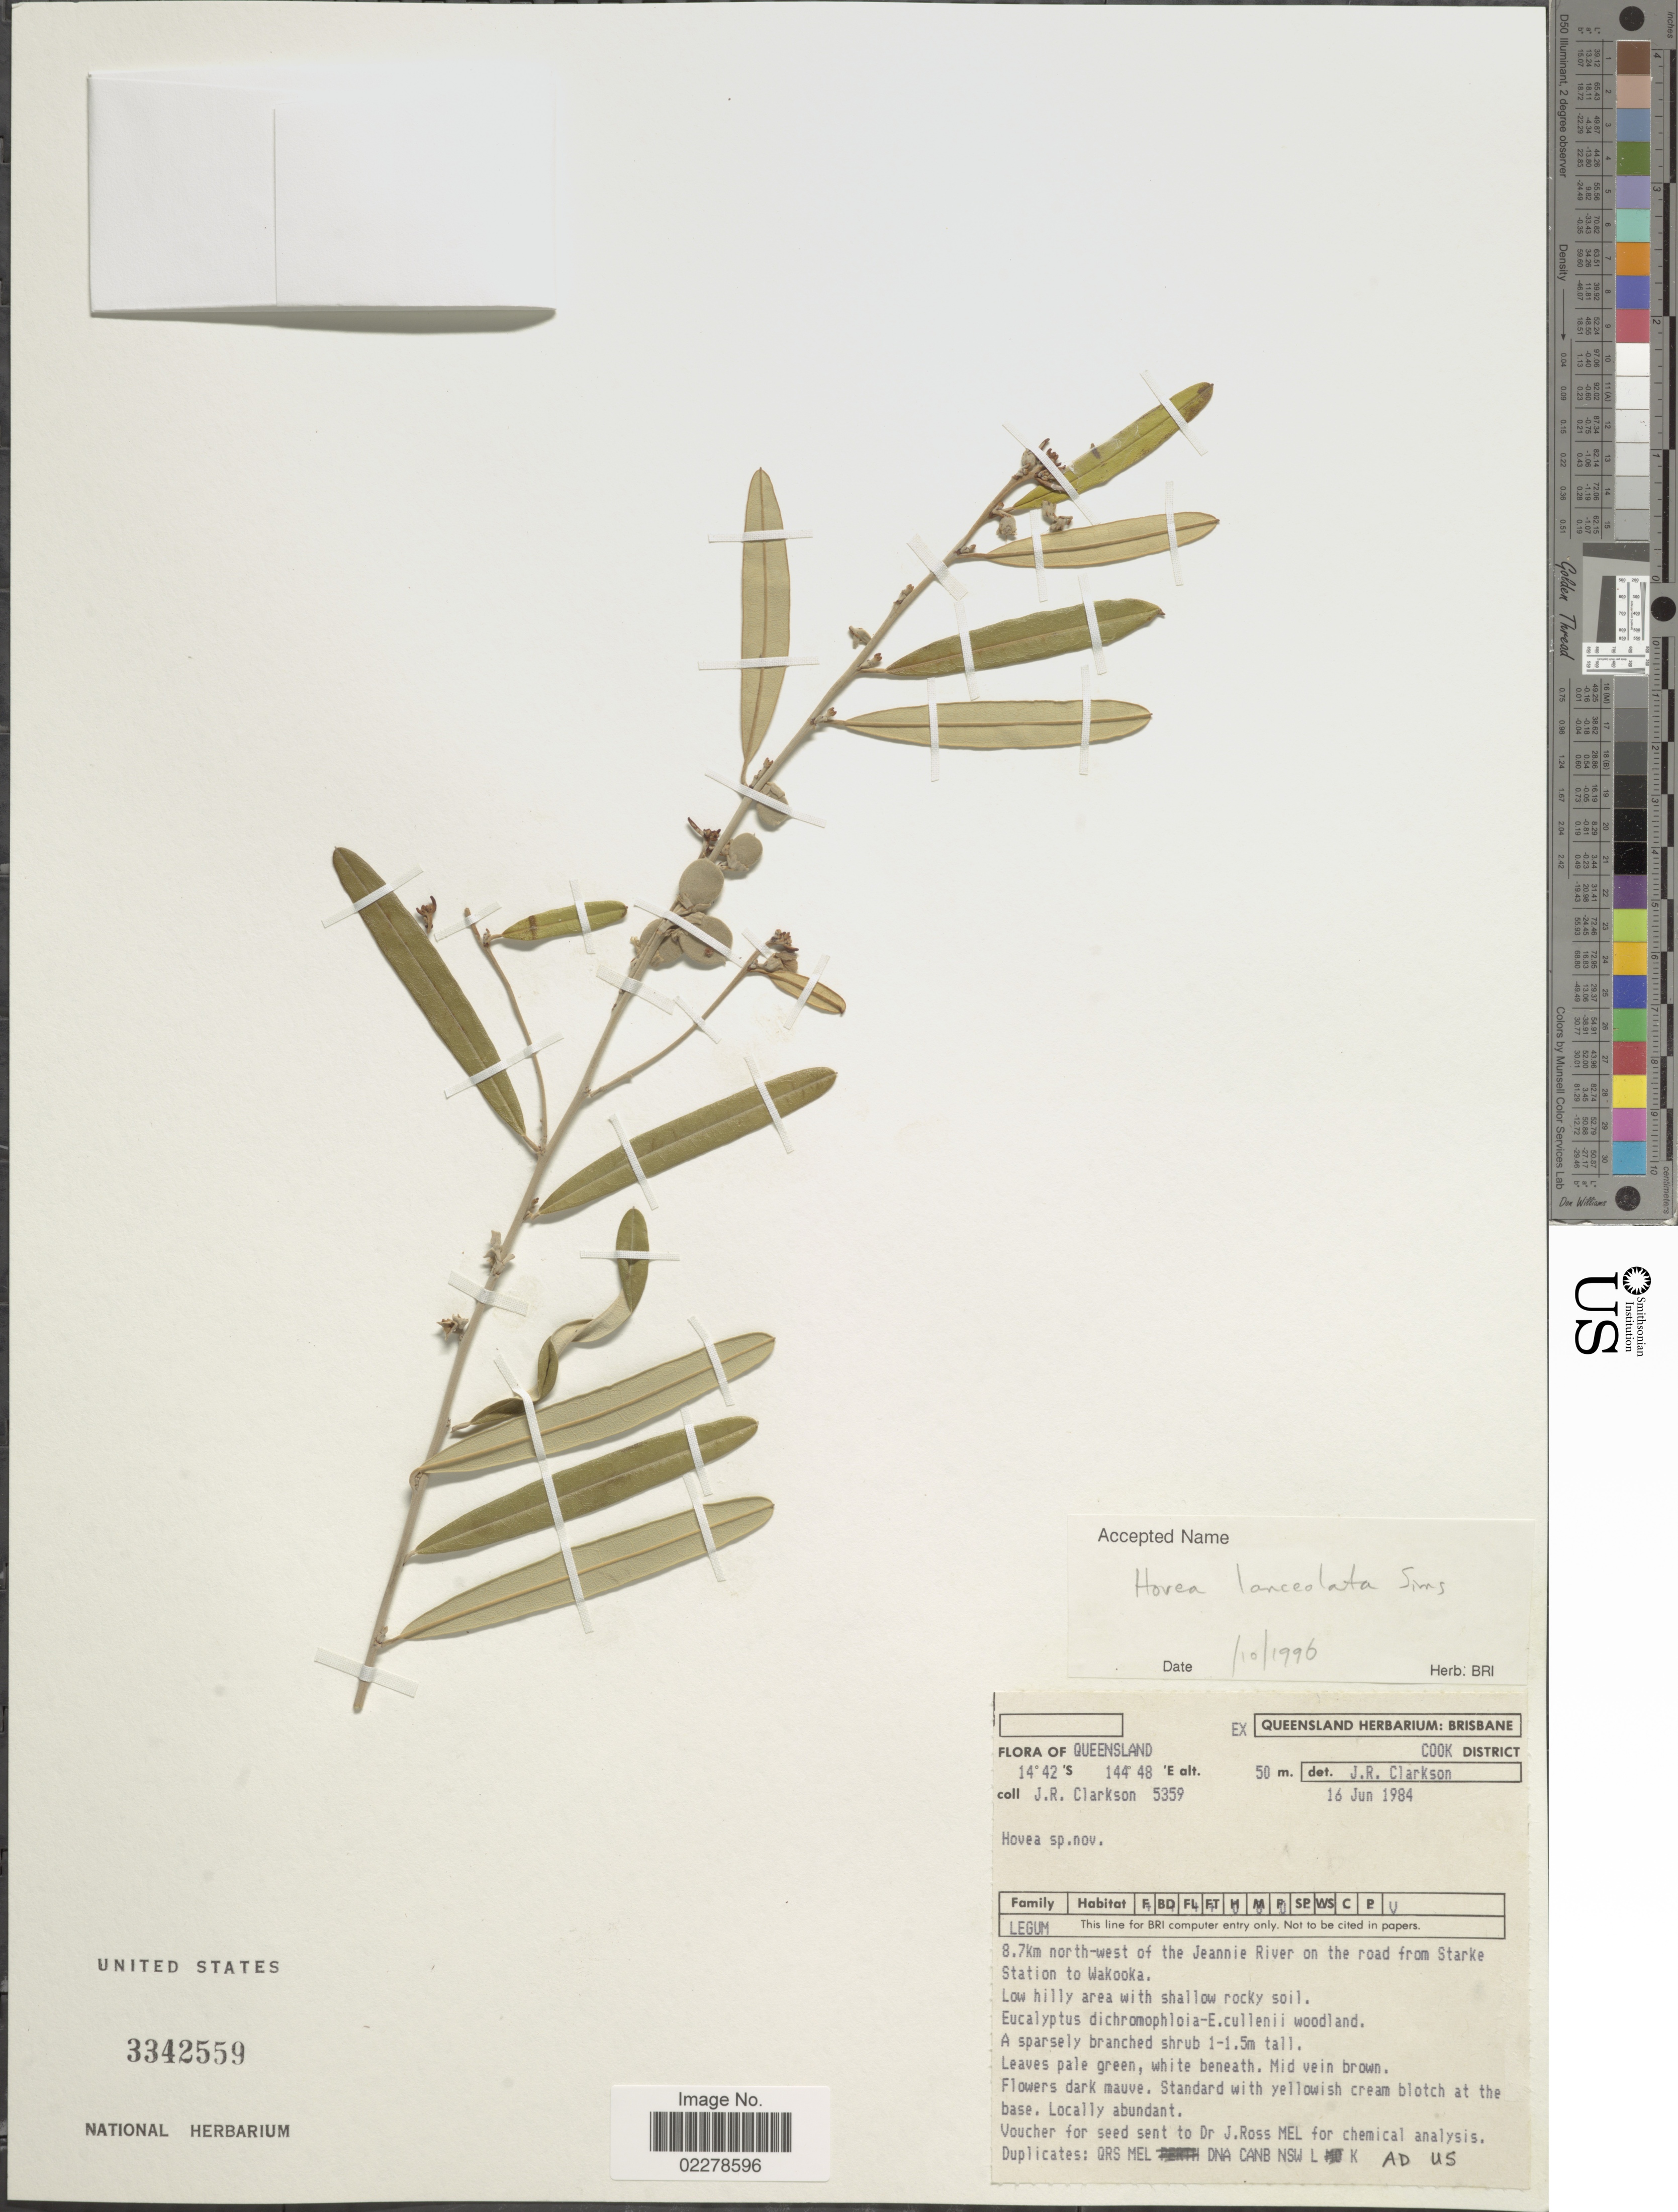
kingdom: Plantae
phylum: Tracheophyta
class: Magnoliopsida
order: Fabales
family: Fabaceae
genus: Hovea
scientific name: Hovea lanceolata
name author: Sims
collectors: J. Clarkson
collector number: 5359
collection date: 1984-06-16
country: Australia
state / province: Queensland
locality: Cook District. 8.7Km north-west of the Jeanie River on the road from Starke Station to Wakooka.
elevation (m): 50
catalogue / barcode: US 3342559